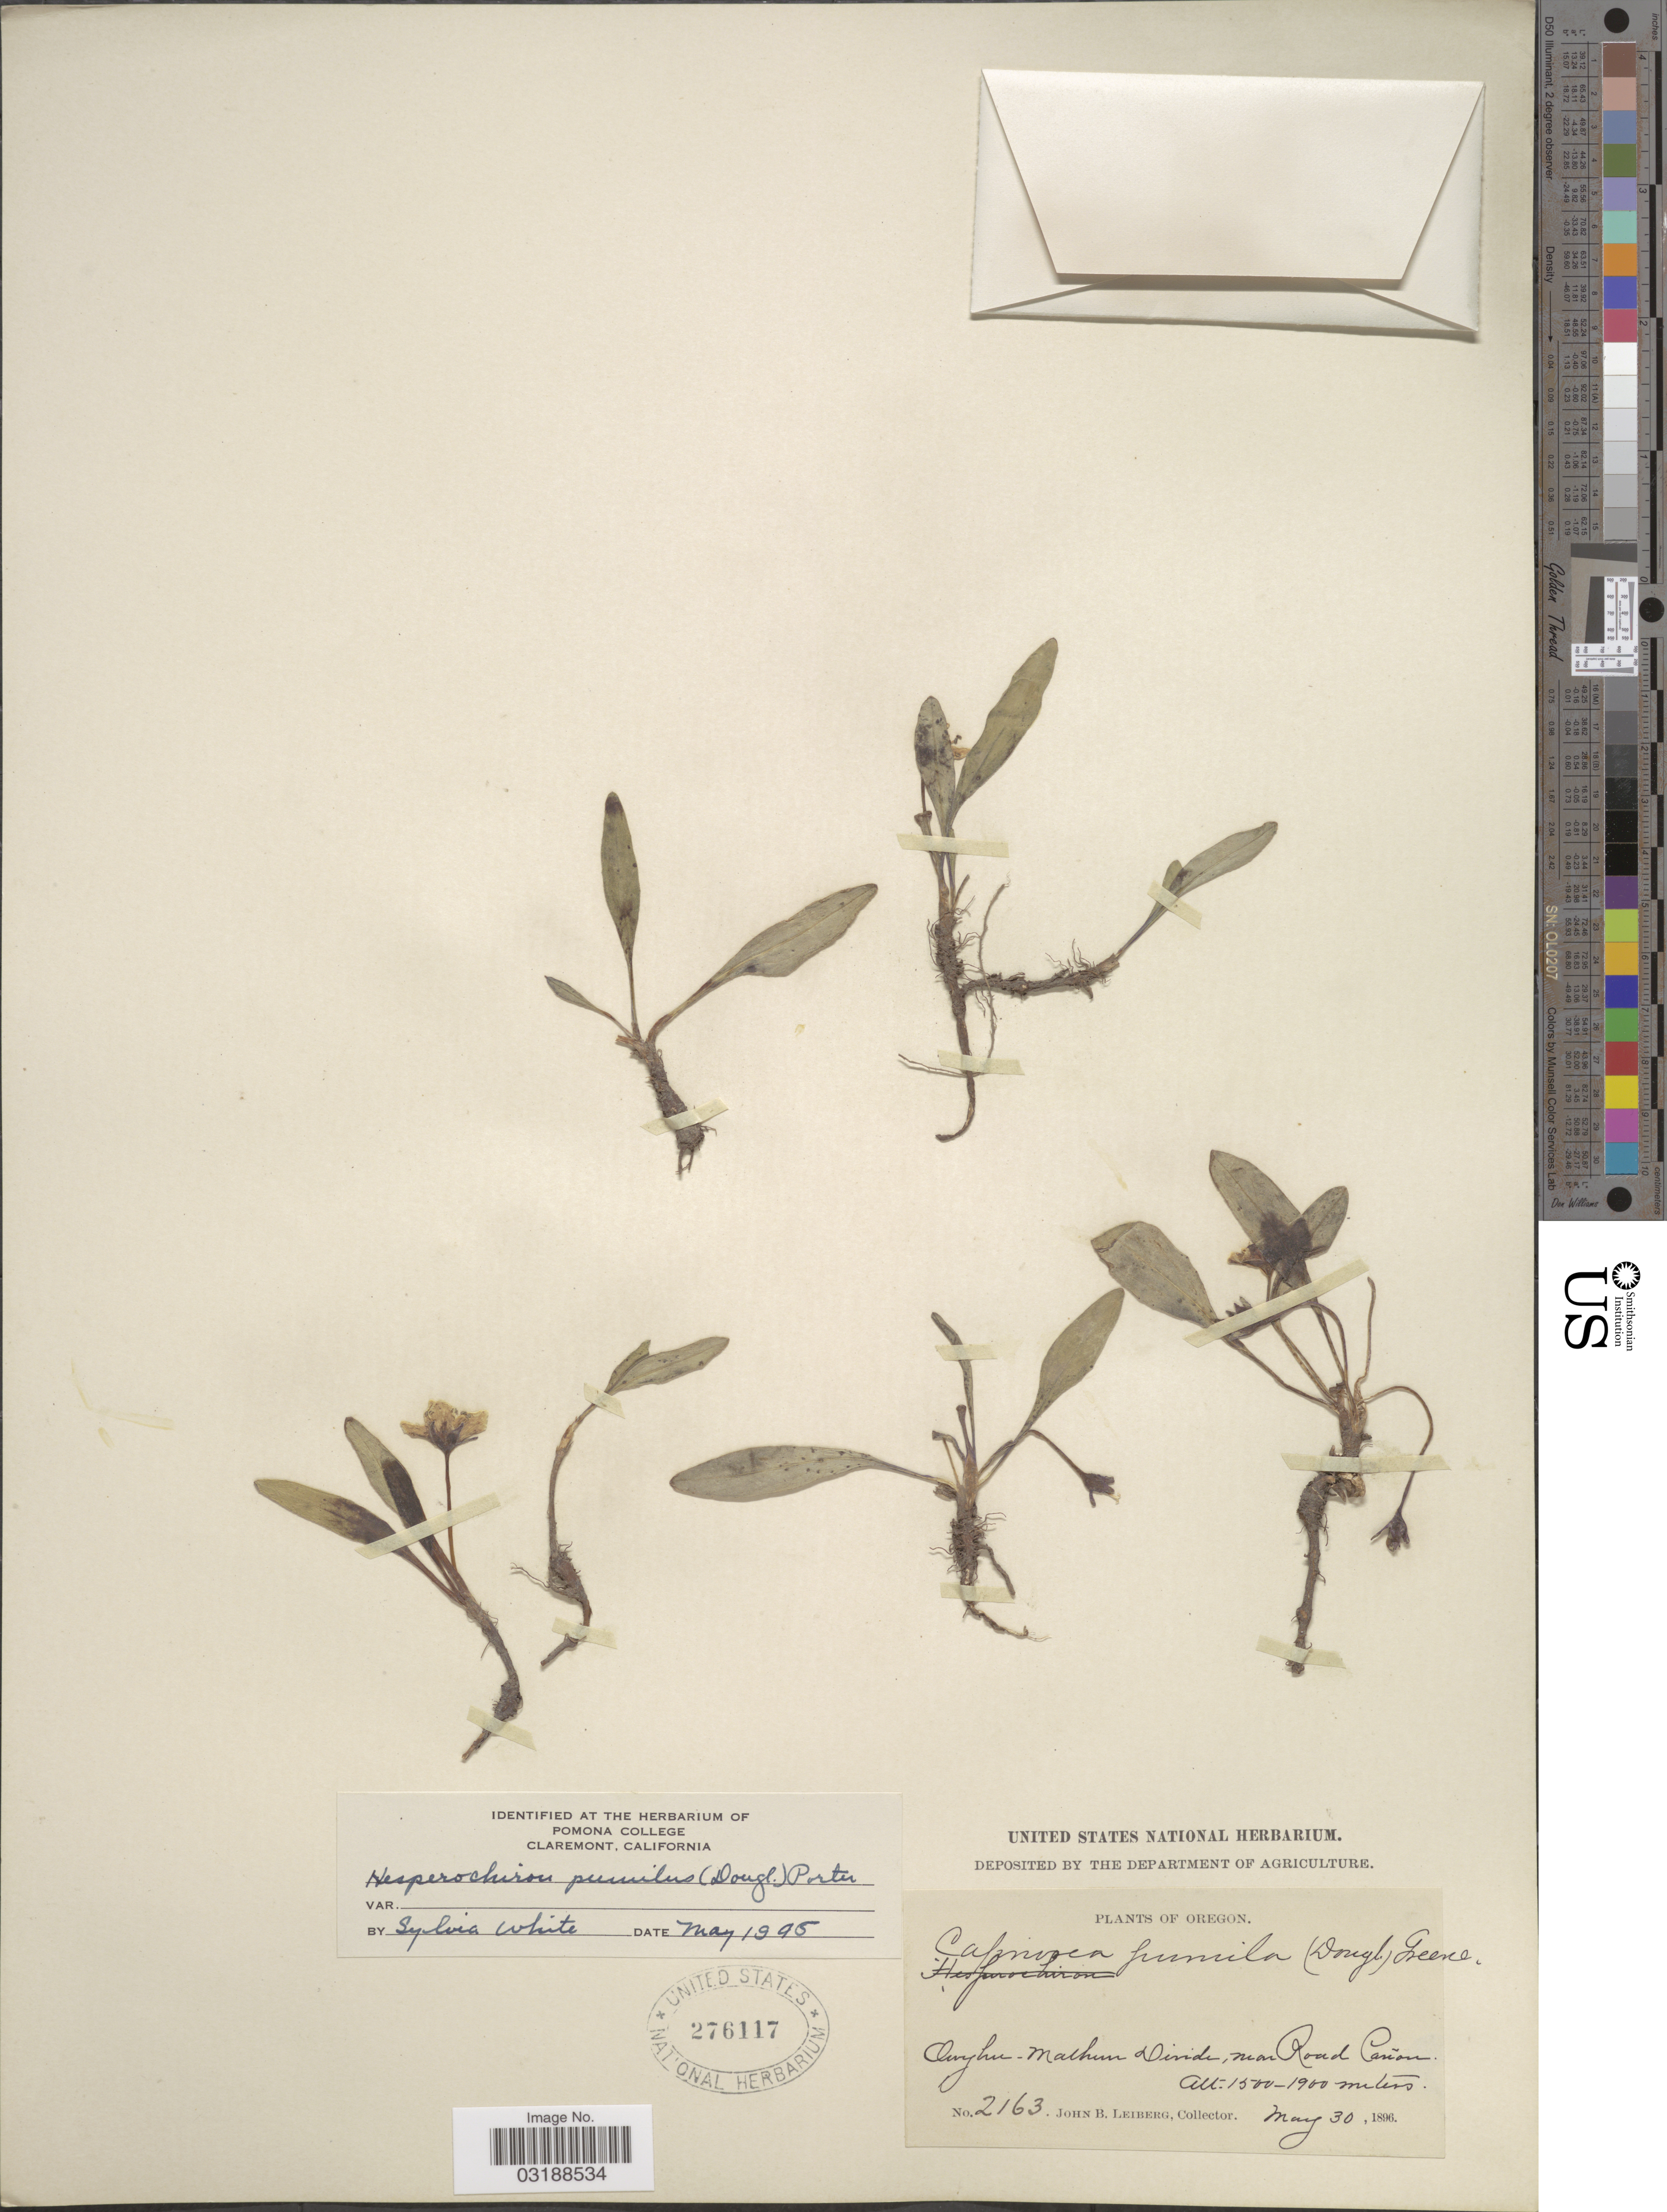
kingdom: Plantae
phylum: Tracheophyta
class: Magnoliopsida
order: Boraginales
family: Hydrophyllaceae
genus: Hesperochiron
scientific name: Hesperochiron pumilus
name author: (Griseb.) Porter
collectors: J. B. Leiberg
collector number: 2163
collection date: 1896-05-30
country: United States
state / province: Oregon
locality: Owyhee-Malheur Divide, near Road Cañon.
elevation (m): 1500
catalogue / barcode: US 276117